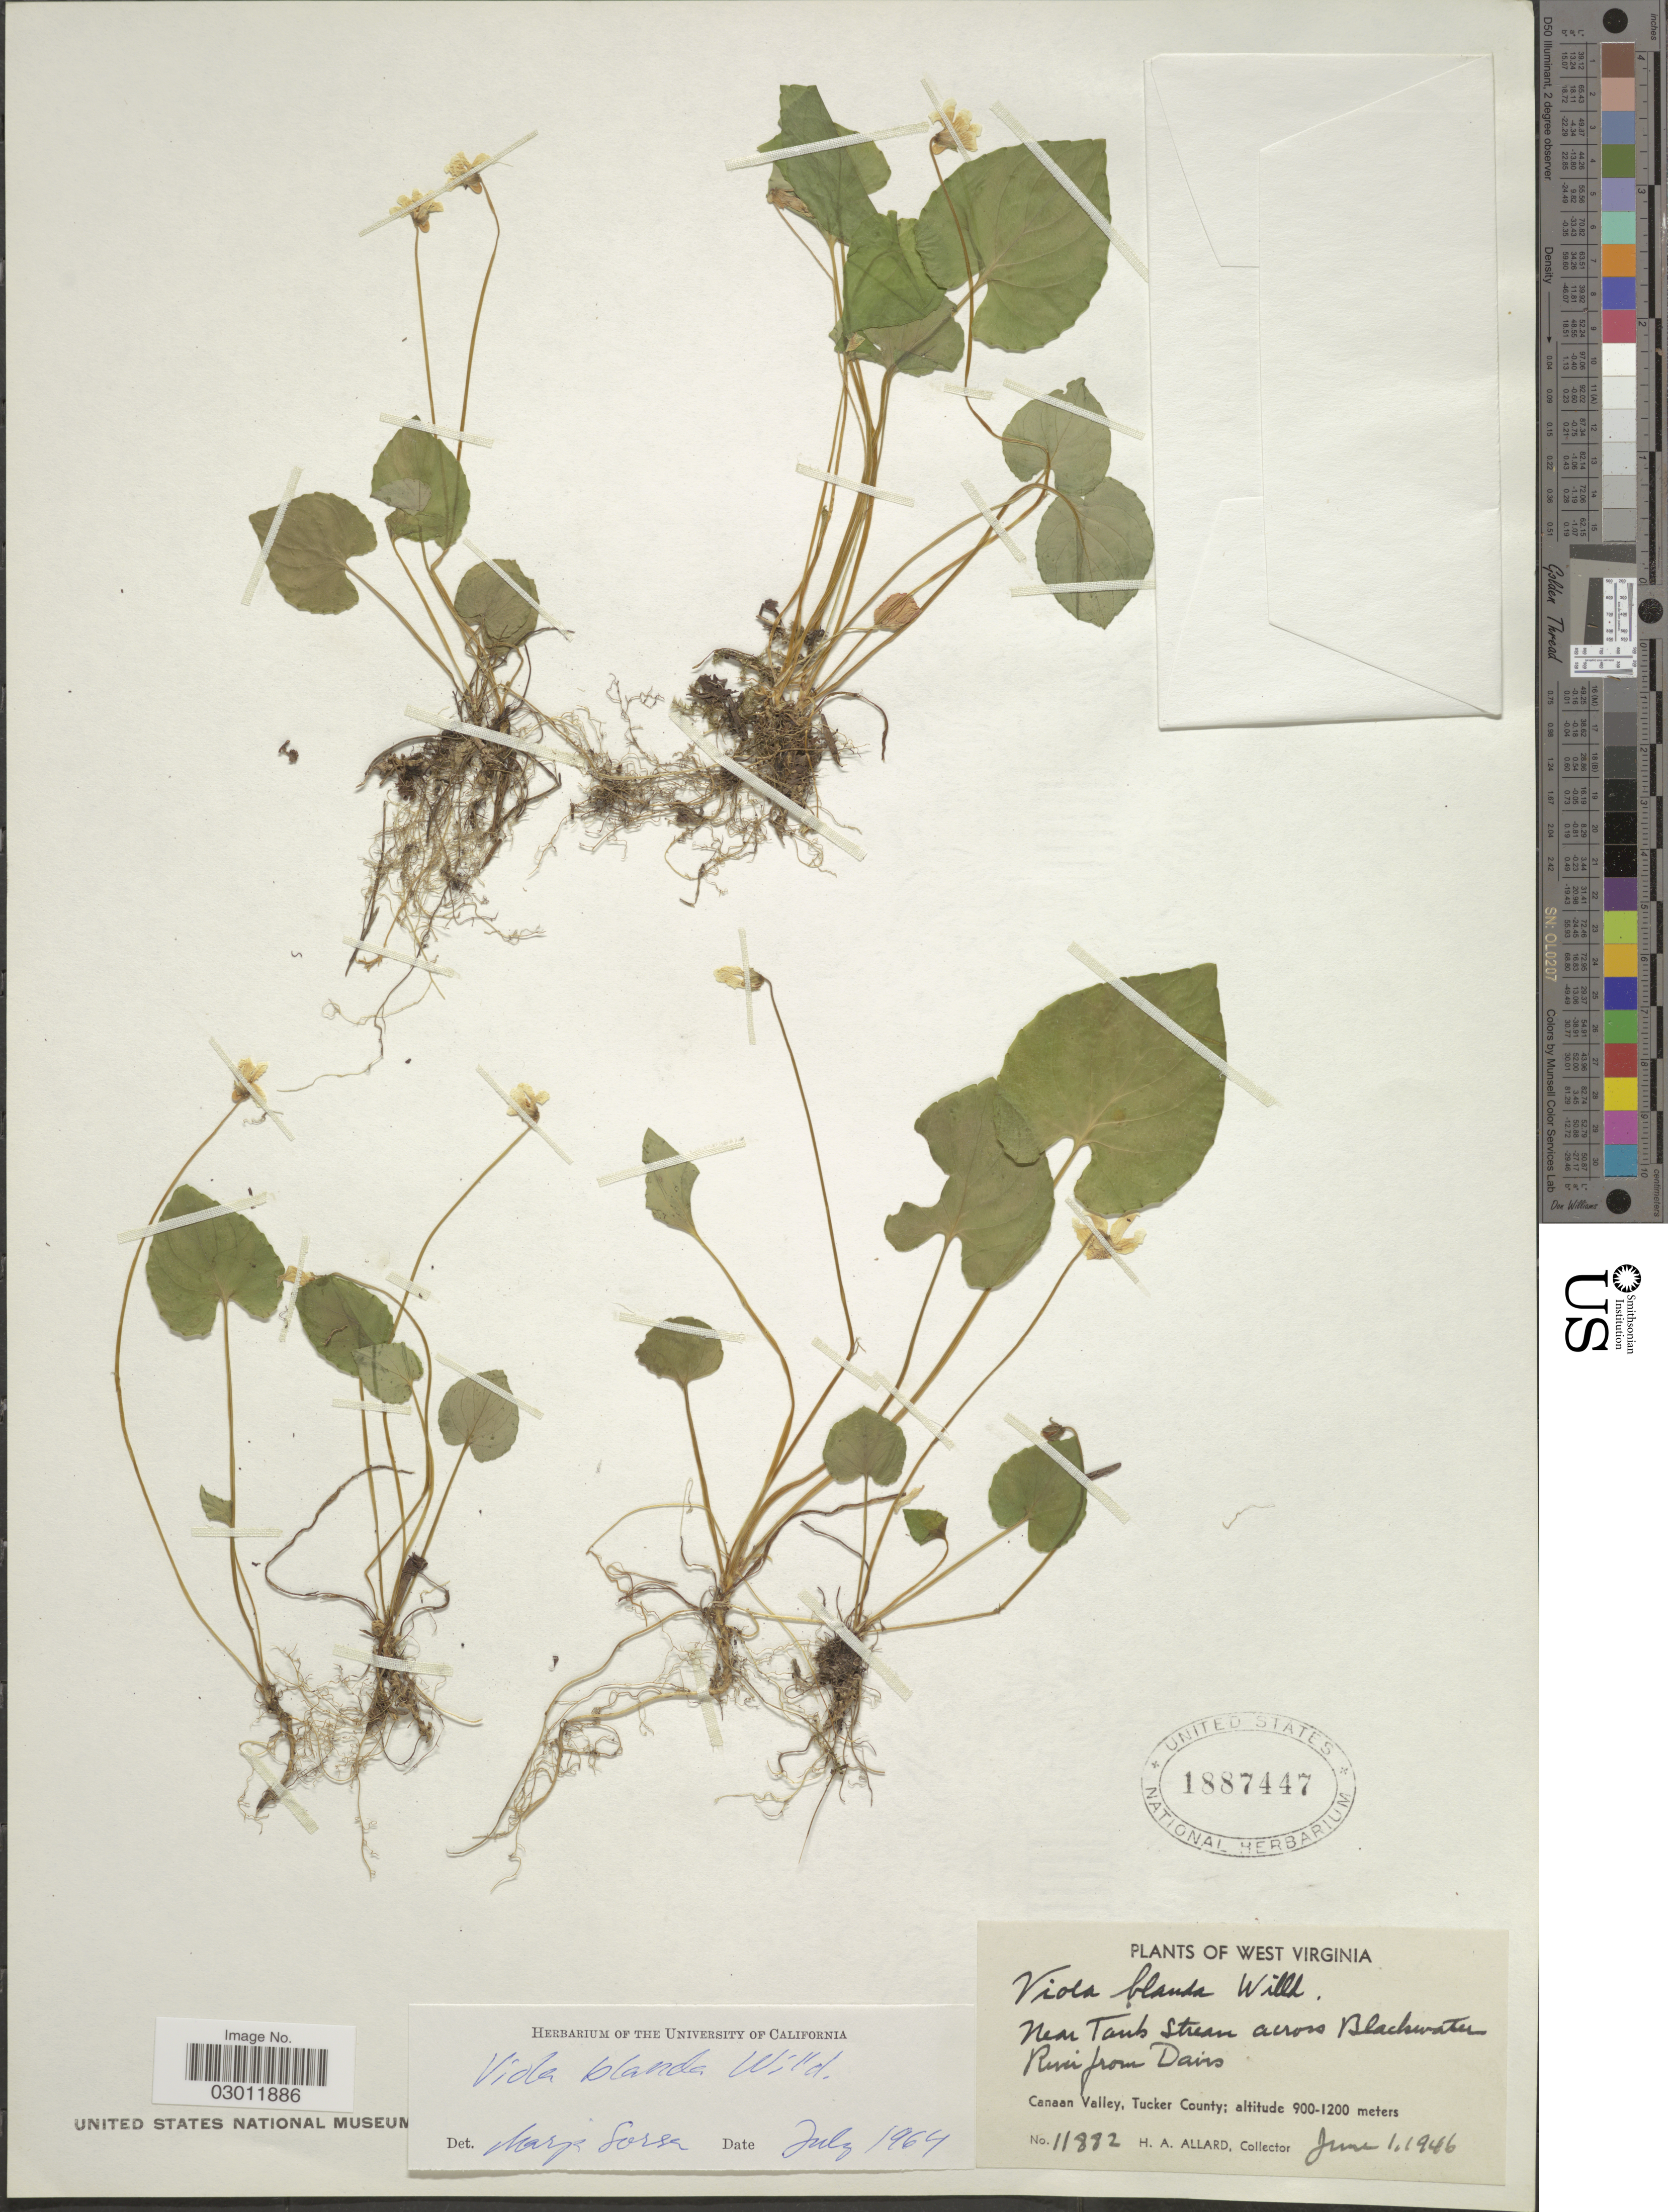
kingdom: Plantae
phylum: Tracheophyta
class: Magnoliopsida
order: Malpighiales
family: Violaceae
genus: Viola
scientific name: Viola blanda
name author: Willd.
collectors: H. A. Allard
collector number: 11882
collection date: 1946-06-01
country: United States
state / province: West Virginia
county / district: Tucker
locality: Near Taub Stream across Blackwater River from Davis. Canaan Valley, Tucker County.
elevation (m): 900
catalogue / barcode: US 1887447